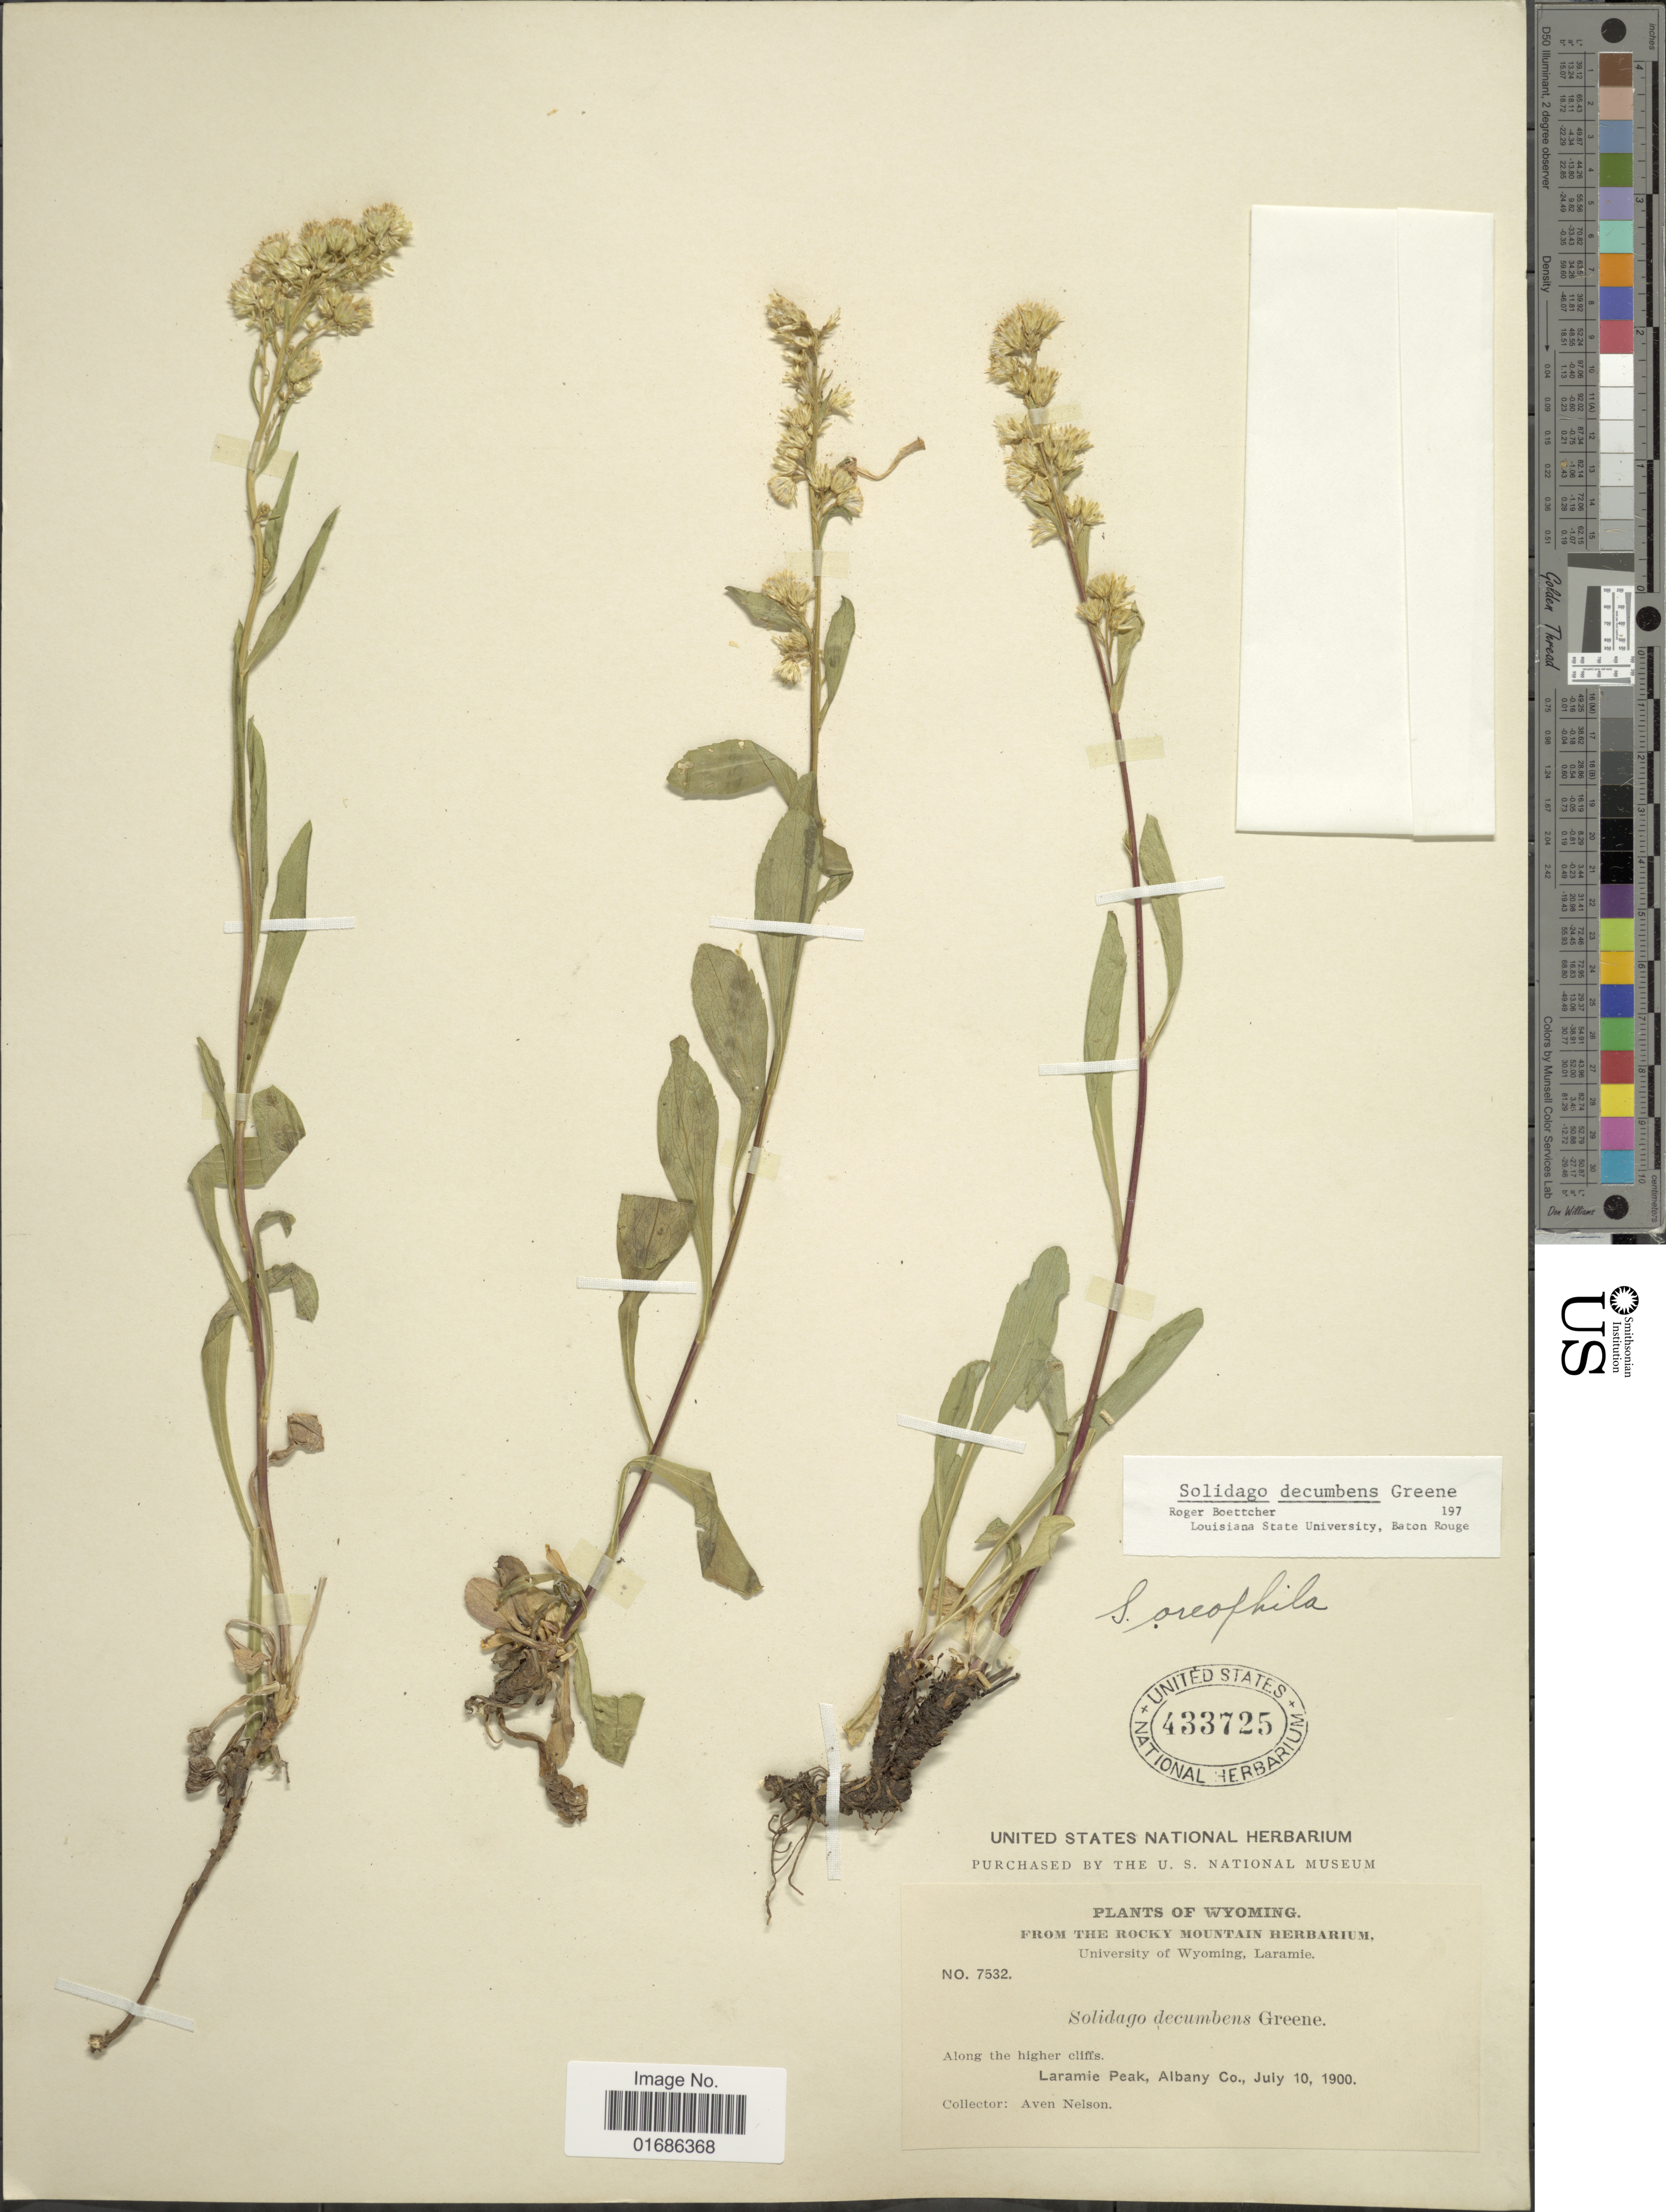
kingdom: Plantae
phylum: Tracheophyta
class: Magnoliopsida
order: Asterales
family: Asteraceae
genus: Solidago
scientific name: Solidago decumbens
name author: Greene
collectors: A. Nelson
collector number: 7532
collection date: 1900-07-10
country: United States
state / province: Wyoming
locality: Along the higher cliffs, laramie Peak, Albany Co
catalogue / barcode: US 433725